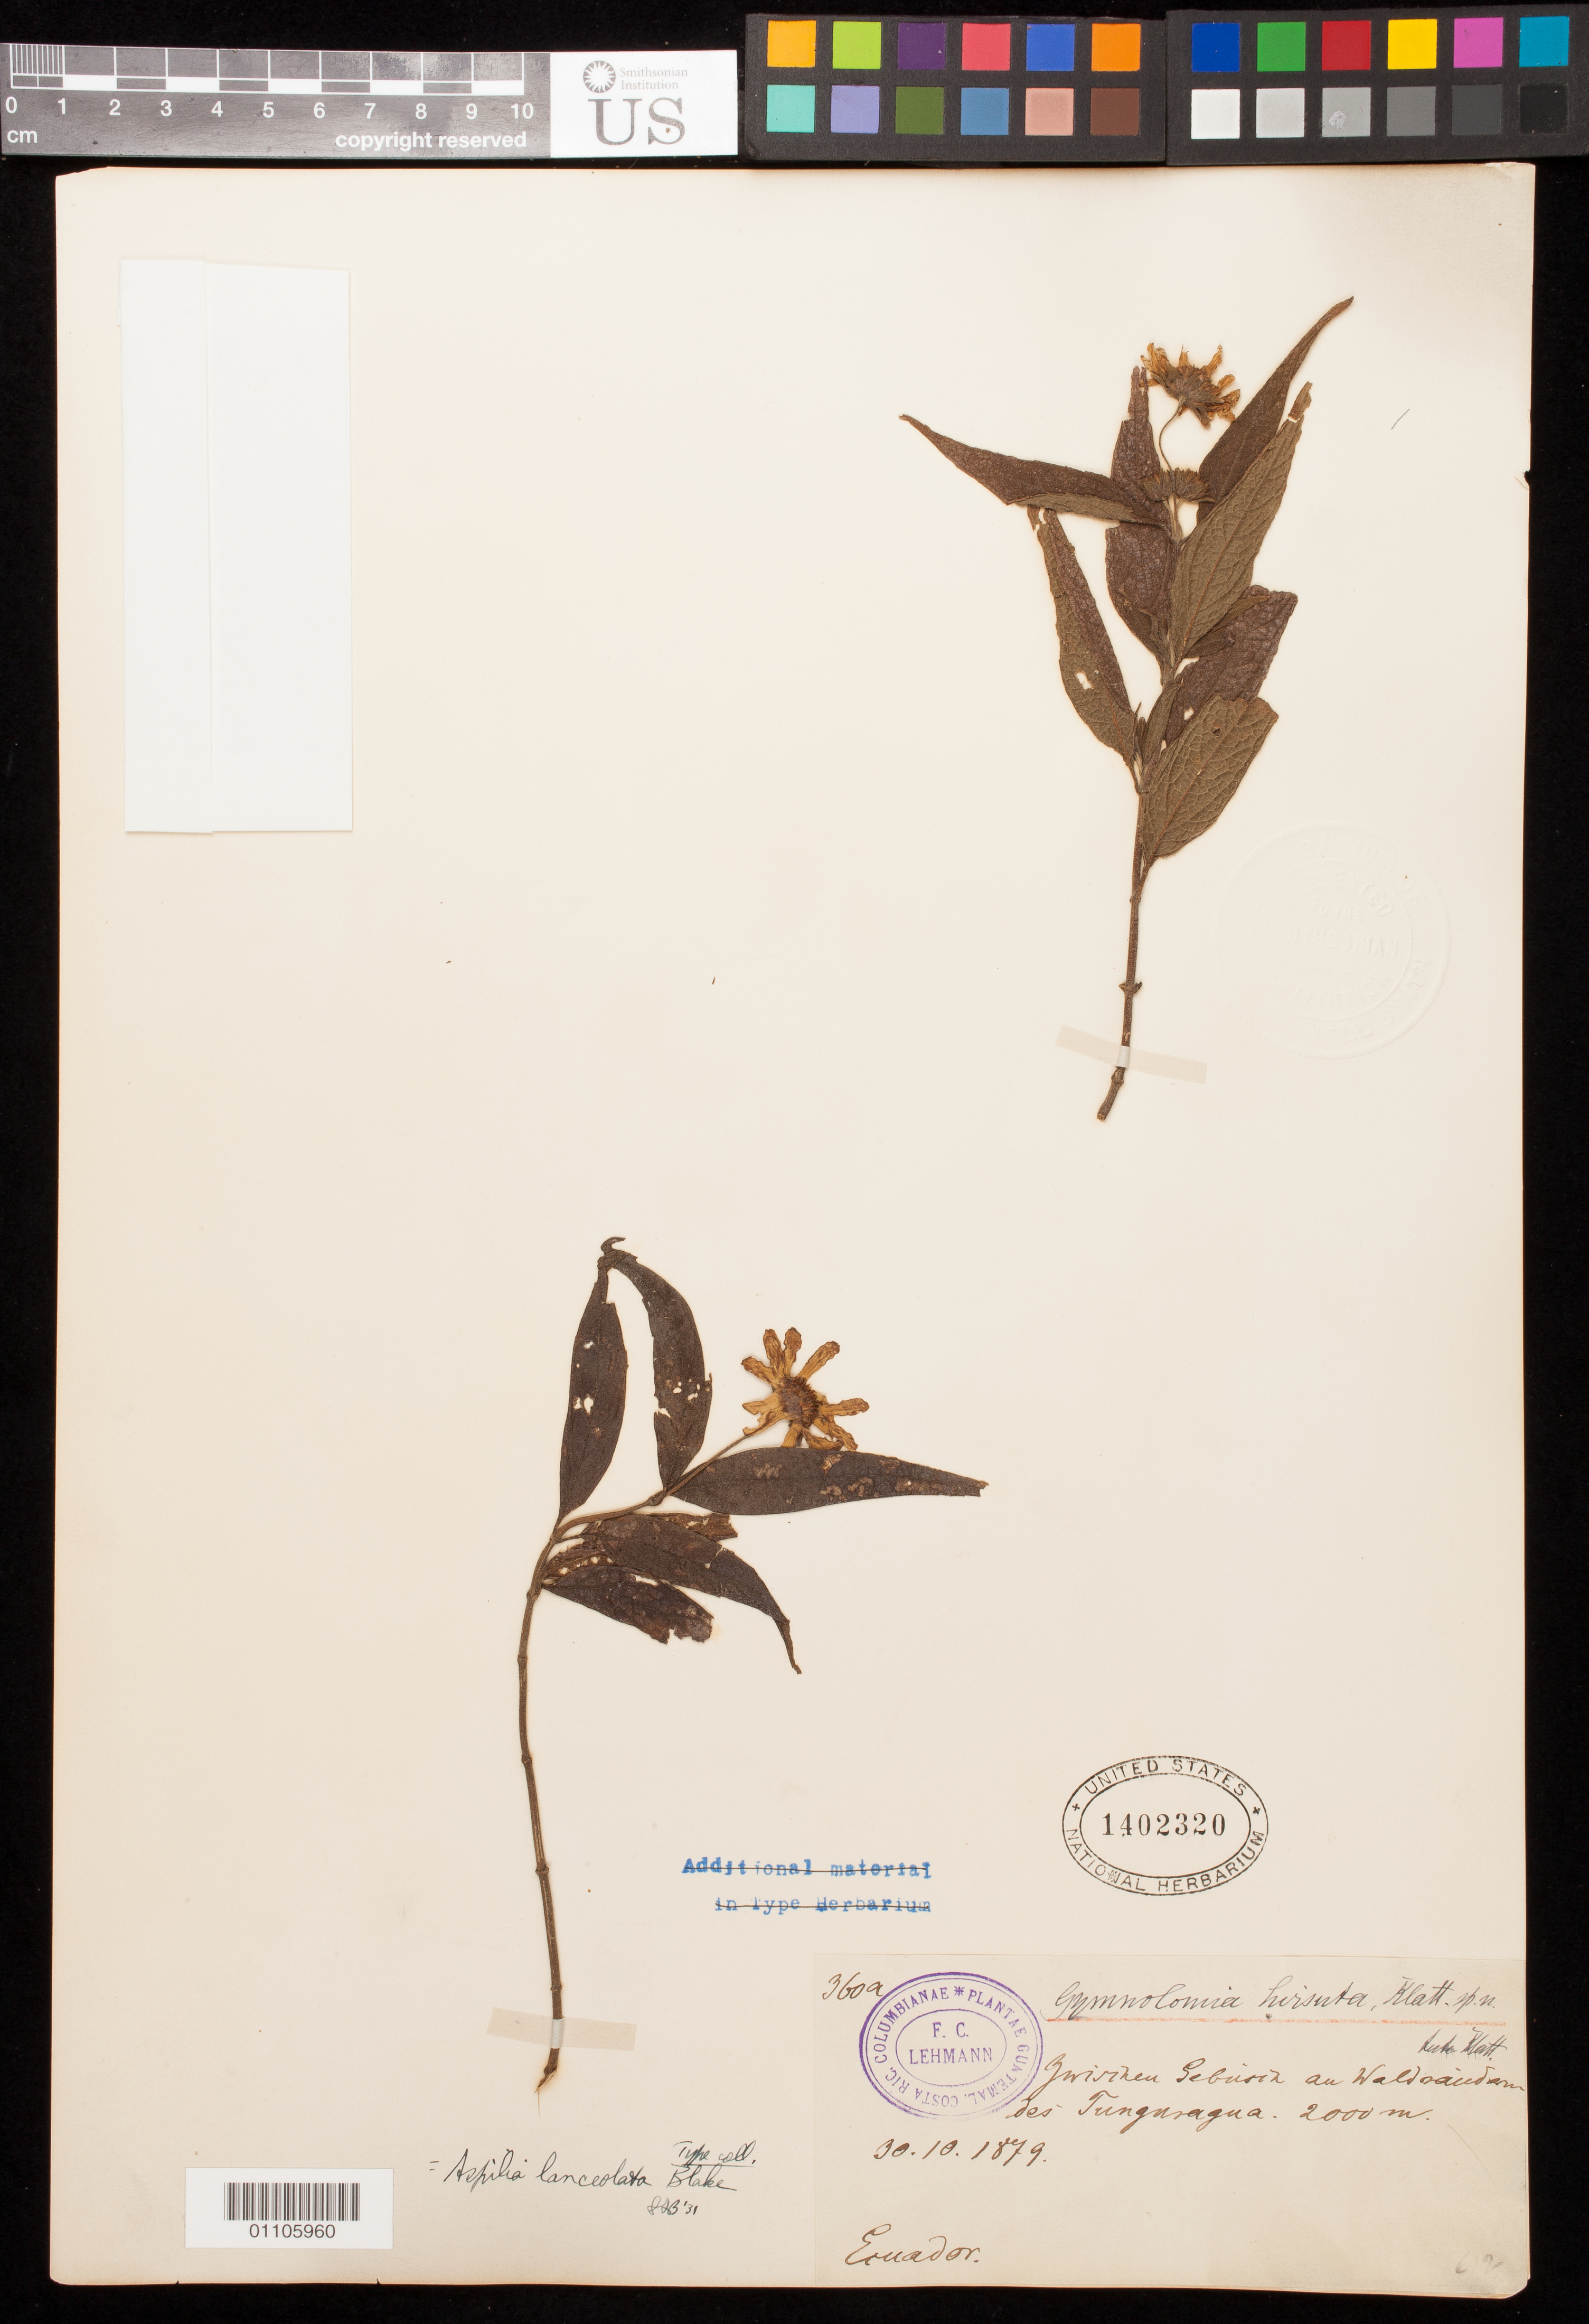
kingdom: Plantae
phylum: Tracheophyta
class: Magnoliopsida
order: Asterales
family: Asteraceae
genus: Gymnolomia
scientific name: Gymnolomia hirsuta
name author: Klatt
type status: Isotype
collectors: F. C. Lehmann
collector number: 360 a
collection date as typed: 30. 10. 1879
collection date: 1879-10-30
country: Ecuador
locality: Zwischen Gebüsch an Wadsanden [interpreted] des Tunguragua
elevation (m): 2000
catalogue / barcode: US 1402320